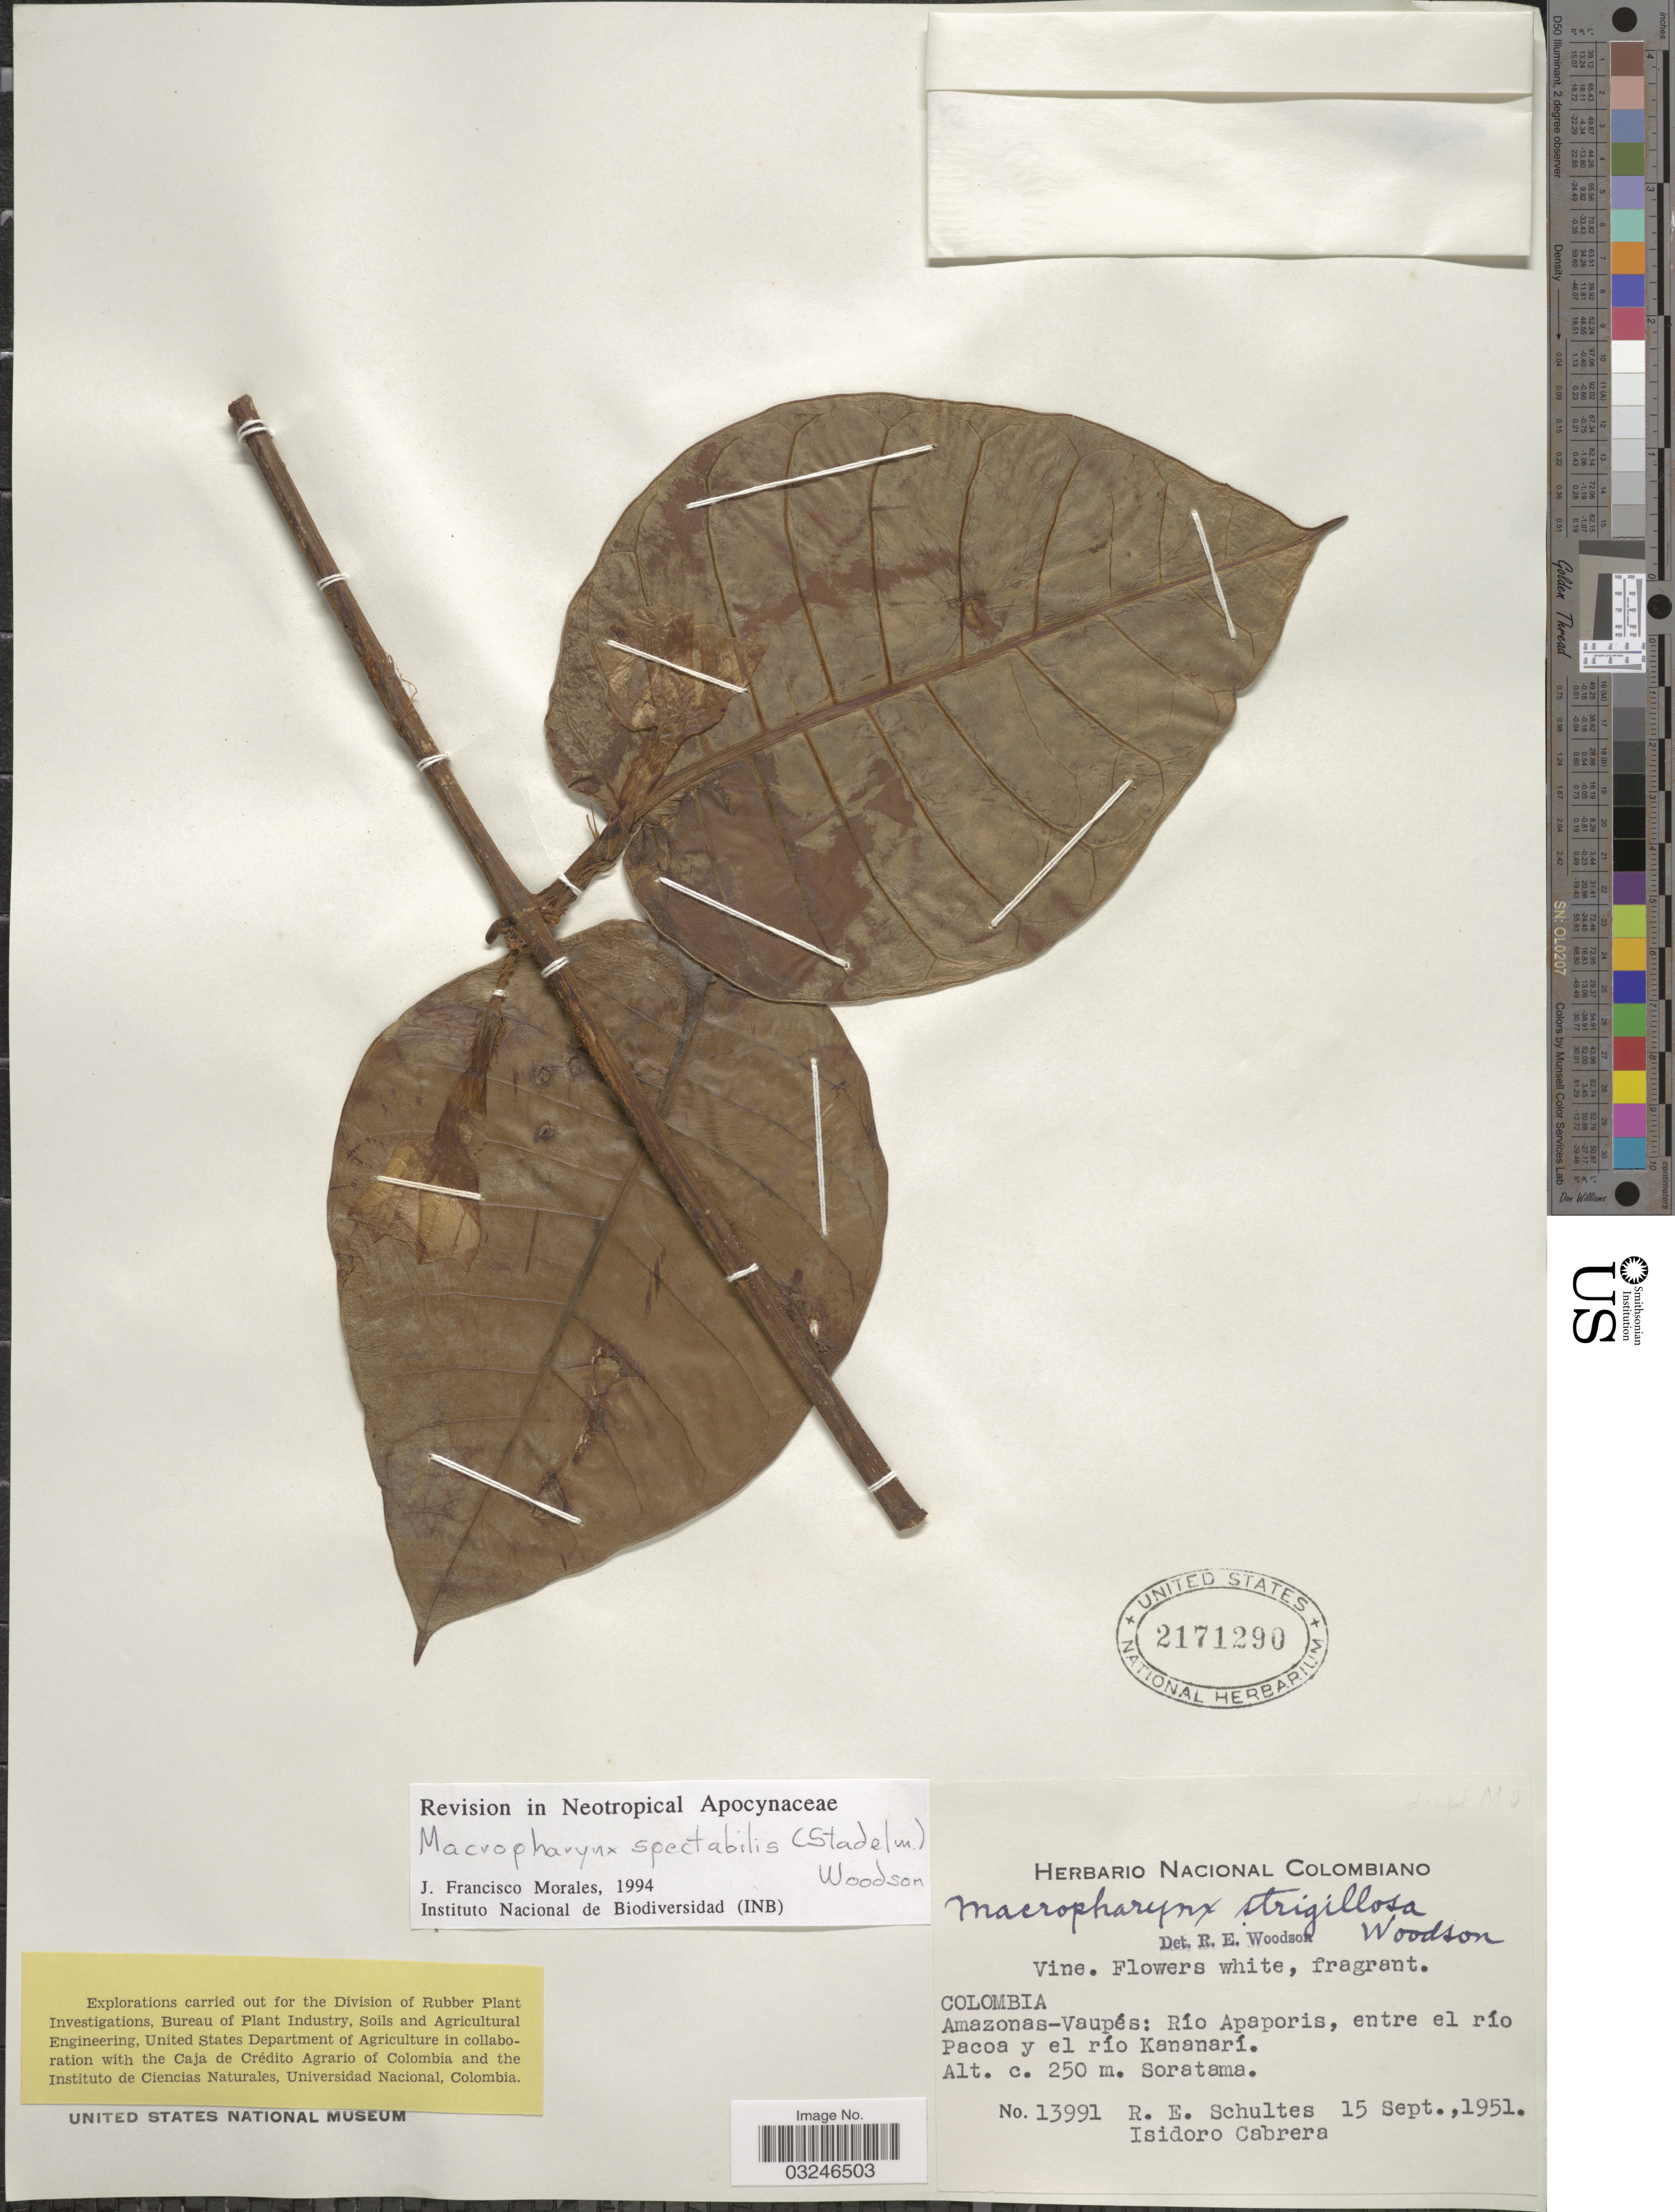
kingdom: Plantae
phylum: Tracheophyta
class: Magnoliopsida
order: Gentianales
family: Apocynaceae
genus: Macropharynx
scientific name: Macropharynx spectabilis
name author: (Stadelm.) Woodson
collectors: R. E. Schultes & I. Cabrera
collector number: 13991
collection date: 1951-09-15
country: Colombia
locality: Amazonas-Vaupés. Río Apaporis, entre el río Pacoa y el río Kananarí. Soratama.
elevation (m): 250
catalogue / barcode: US 2171290